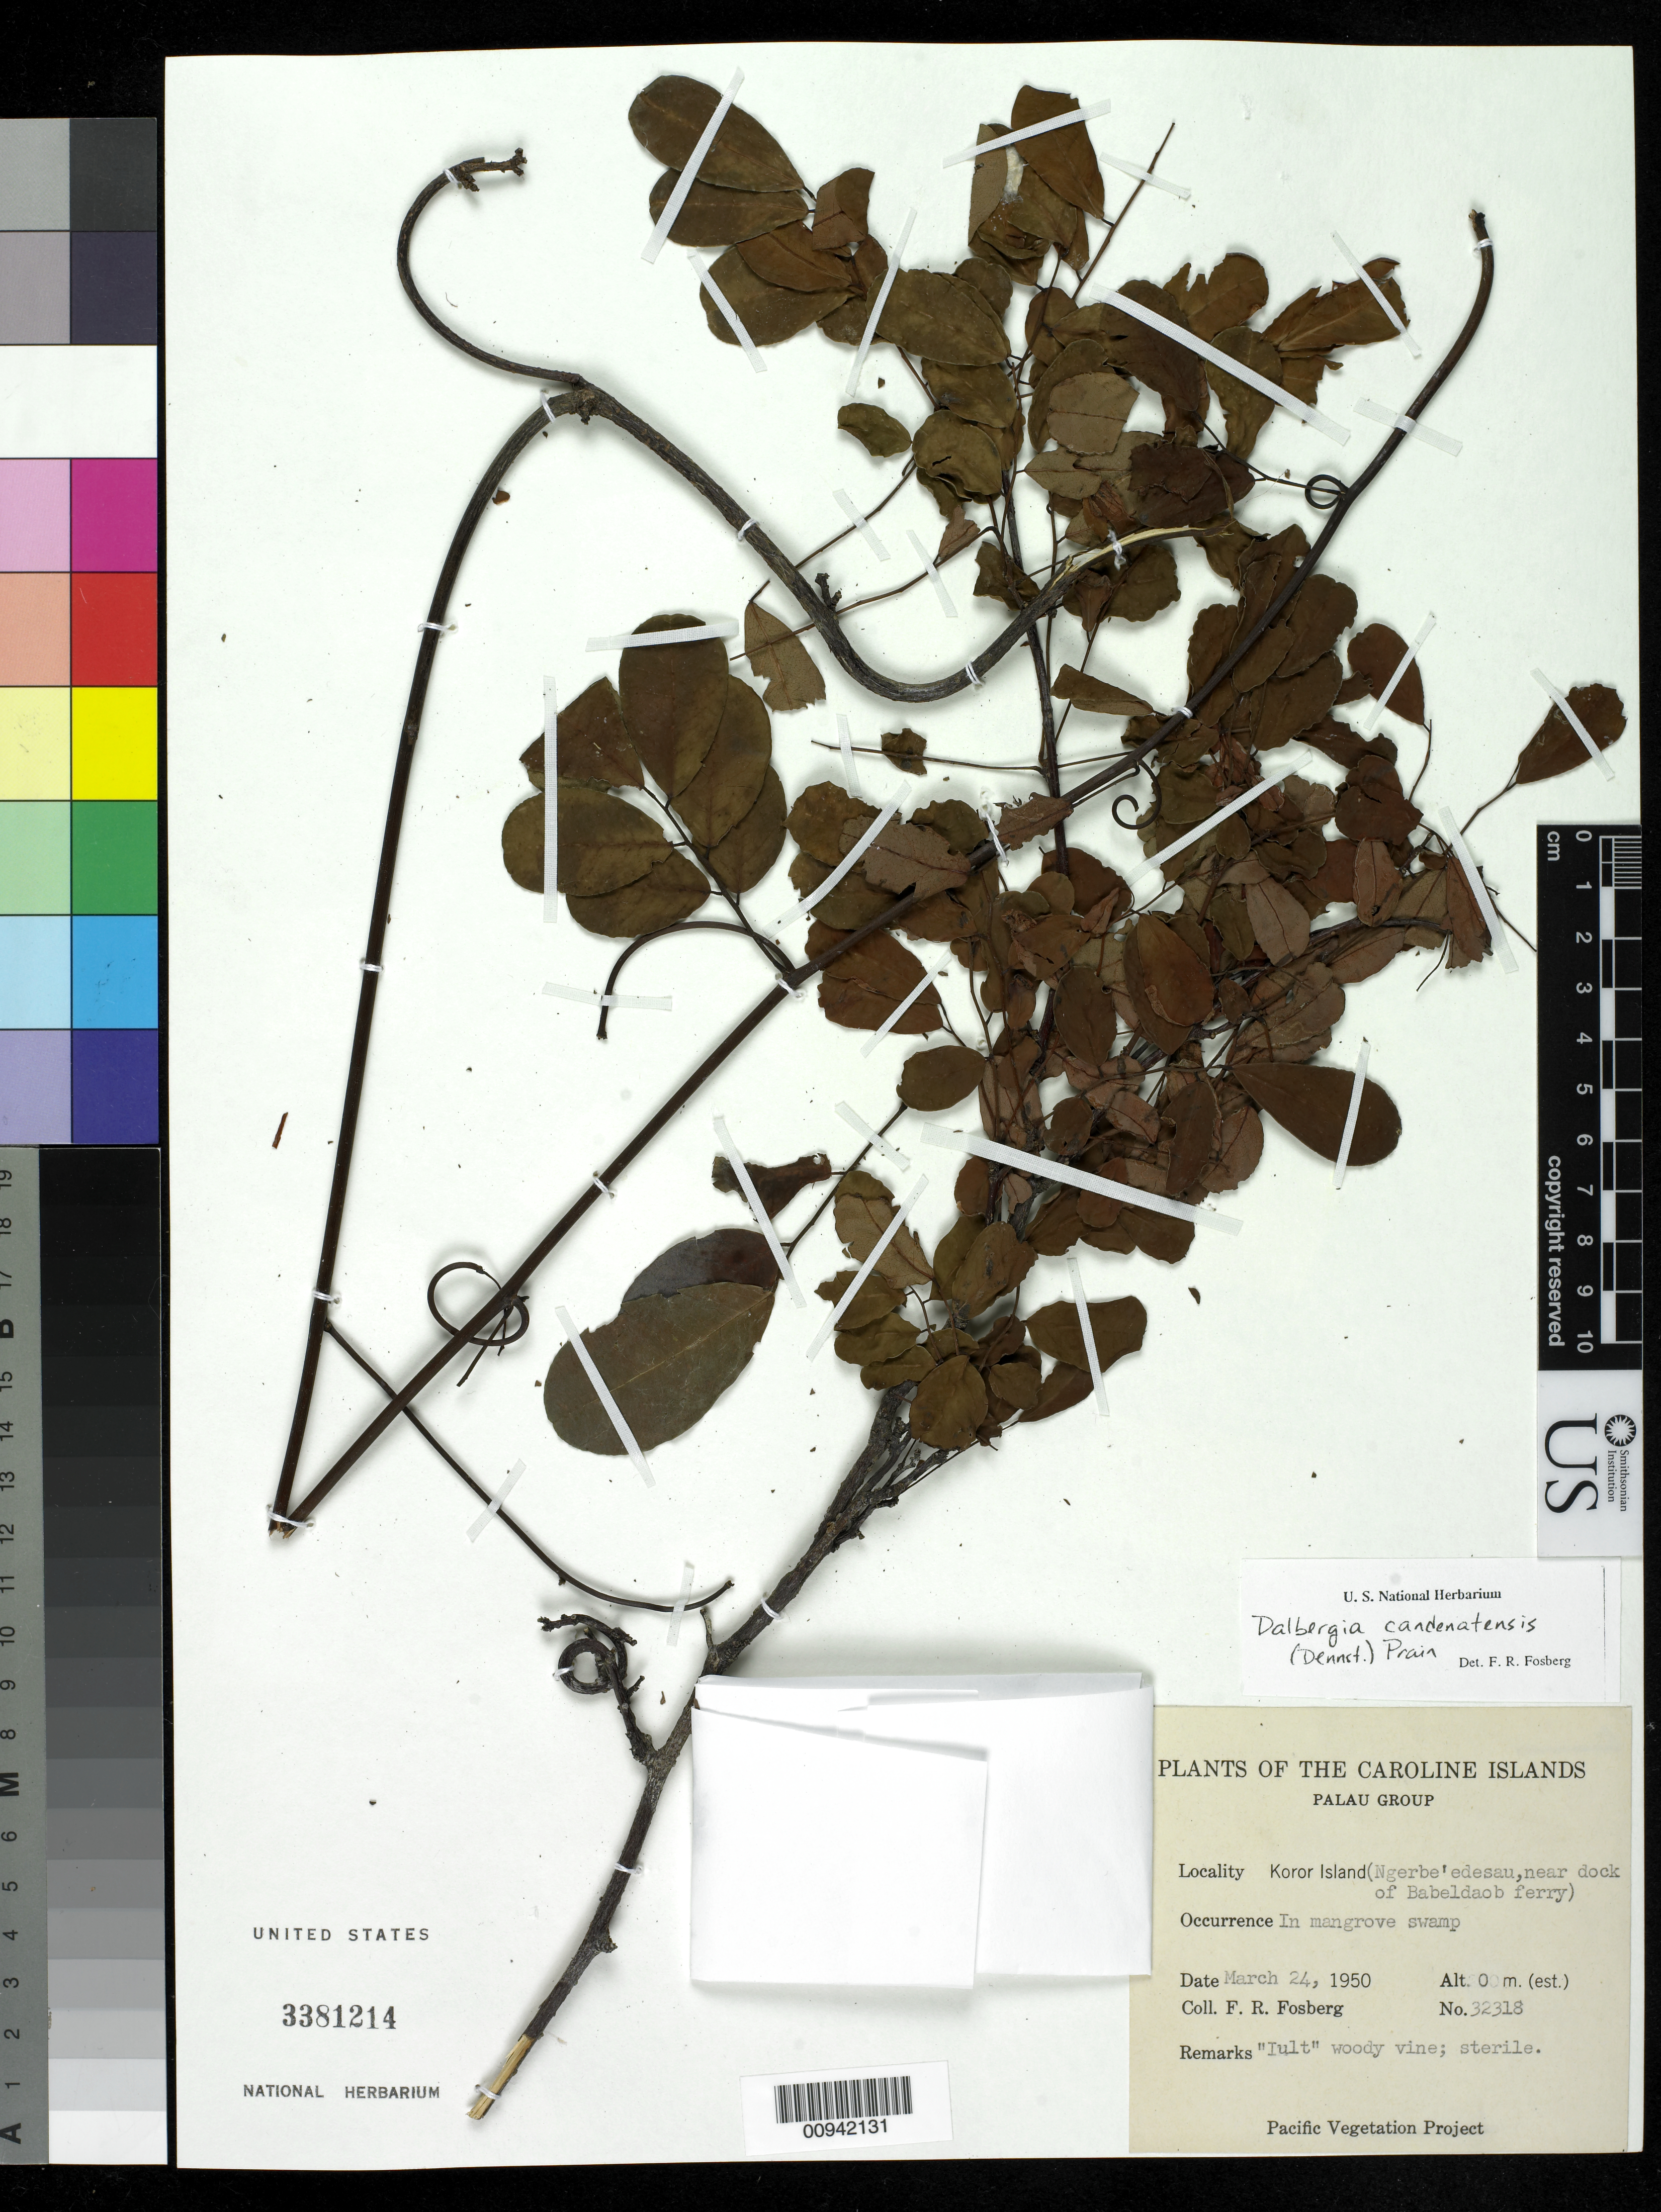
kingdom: Plantae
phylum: Tracheophyta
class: Magnoliopsida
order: Fabales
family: Fabaceae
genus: Dalbergia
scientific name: Dalbergia candenatensis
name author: (Dennst.) Pr.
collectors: F. R. Fosberg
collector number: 32318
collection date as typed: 24 Mar 1950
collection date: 1950-03-24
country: Palau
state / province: Koror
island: Oreor [Koror]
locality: Ngerbe'edesau, near dock of Babeldaob ferry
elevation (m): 0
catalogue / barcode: US 3381214